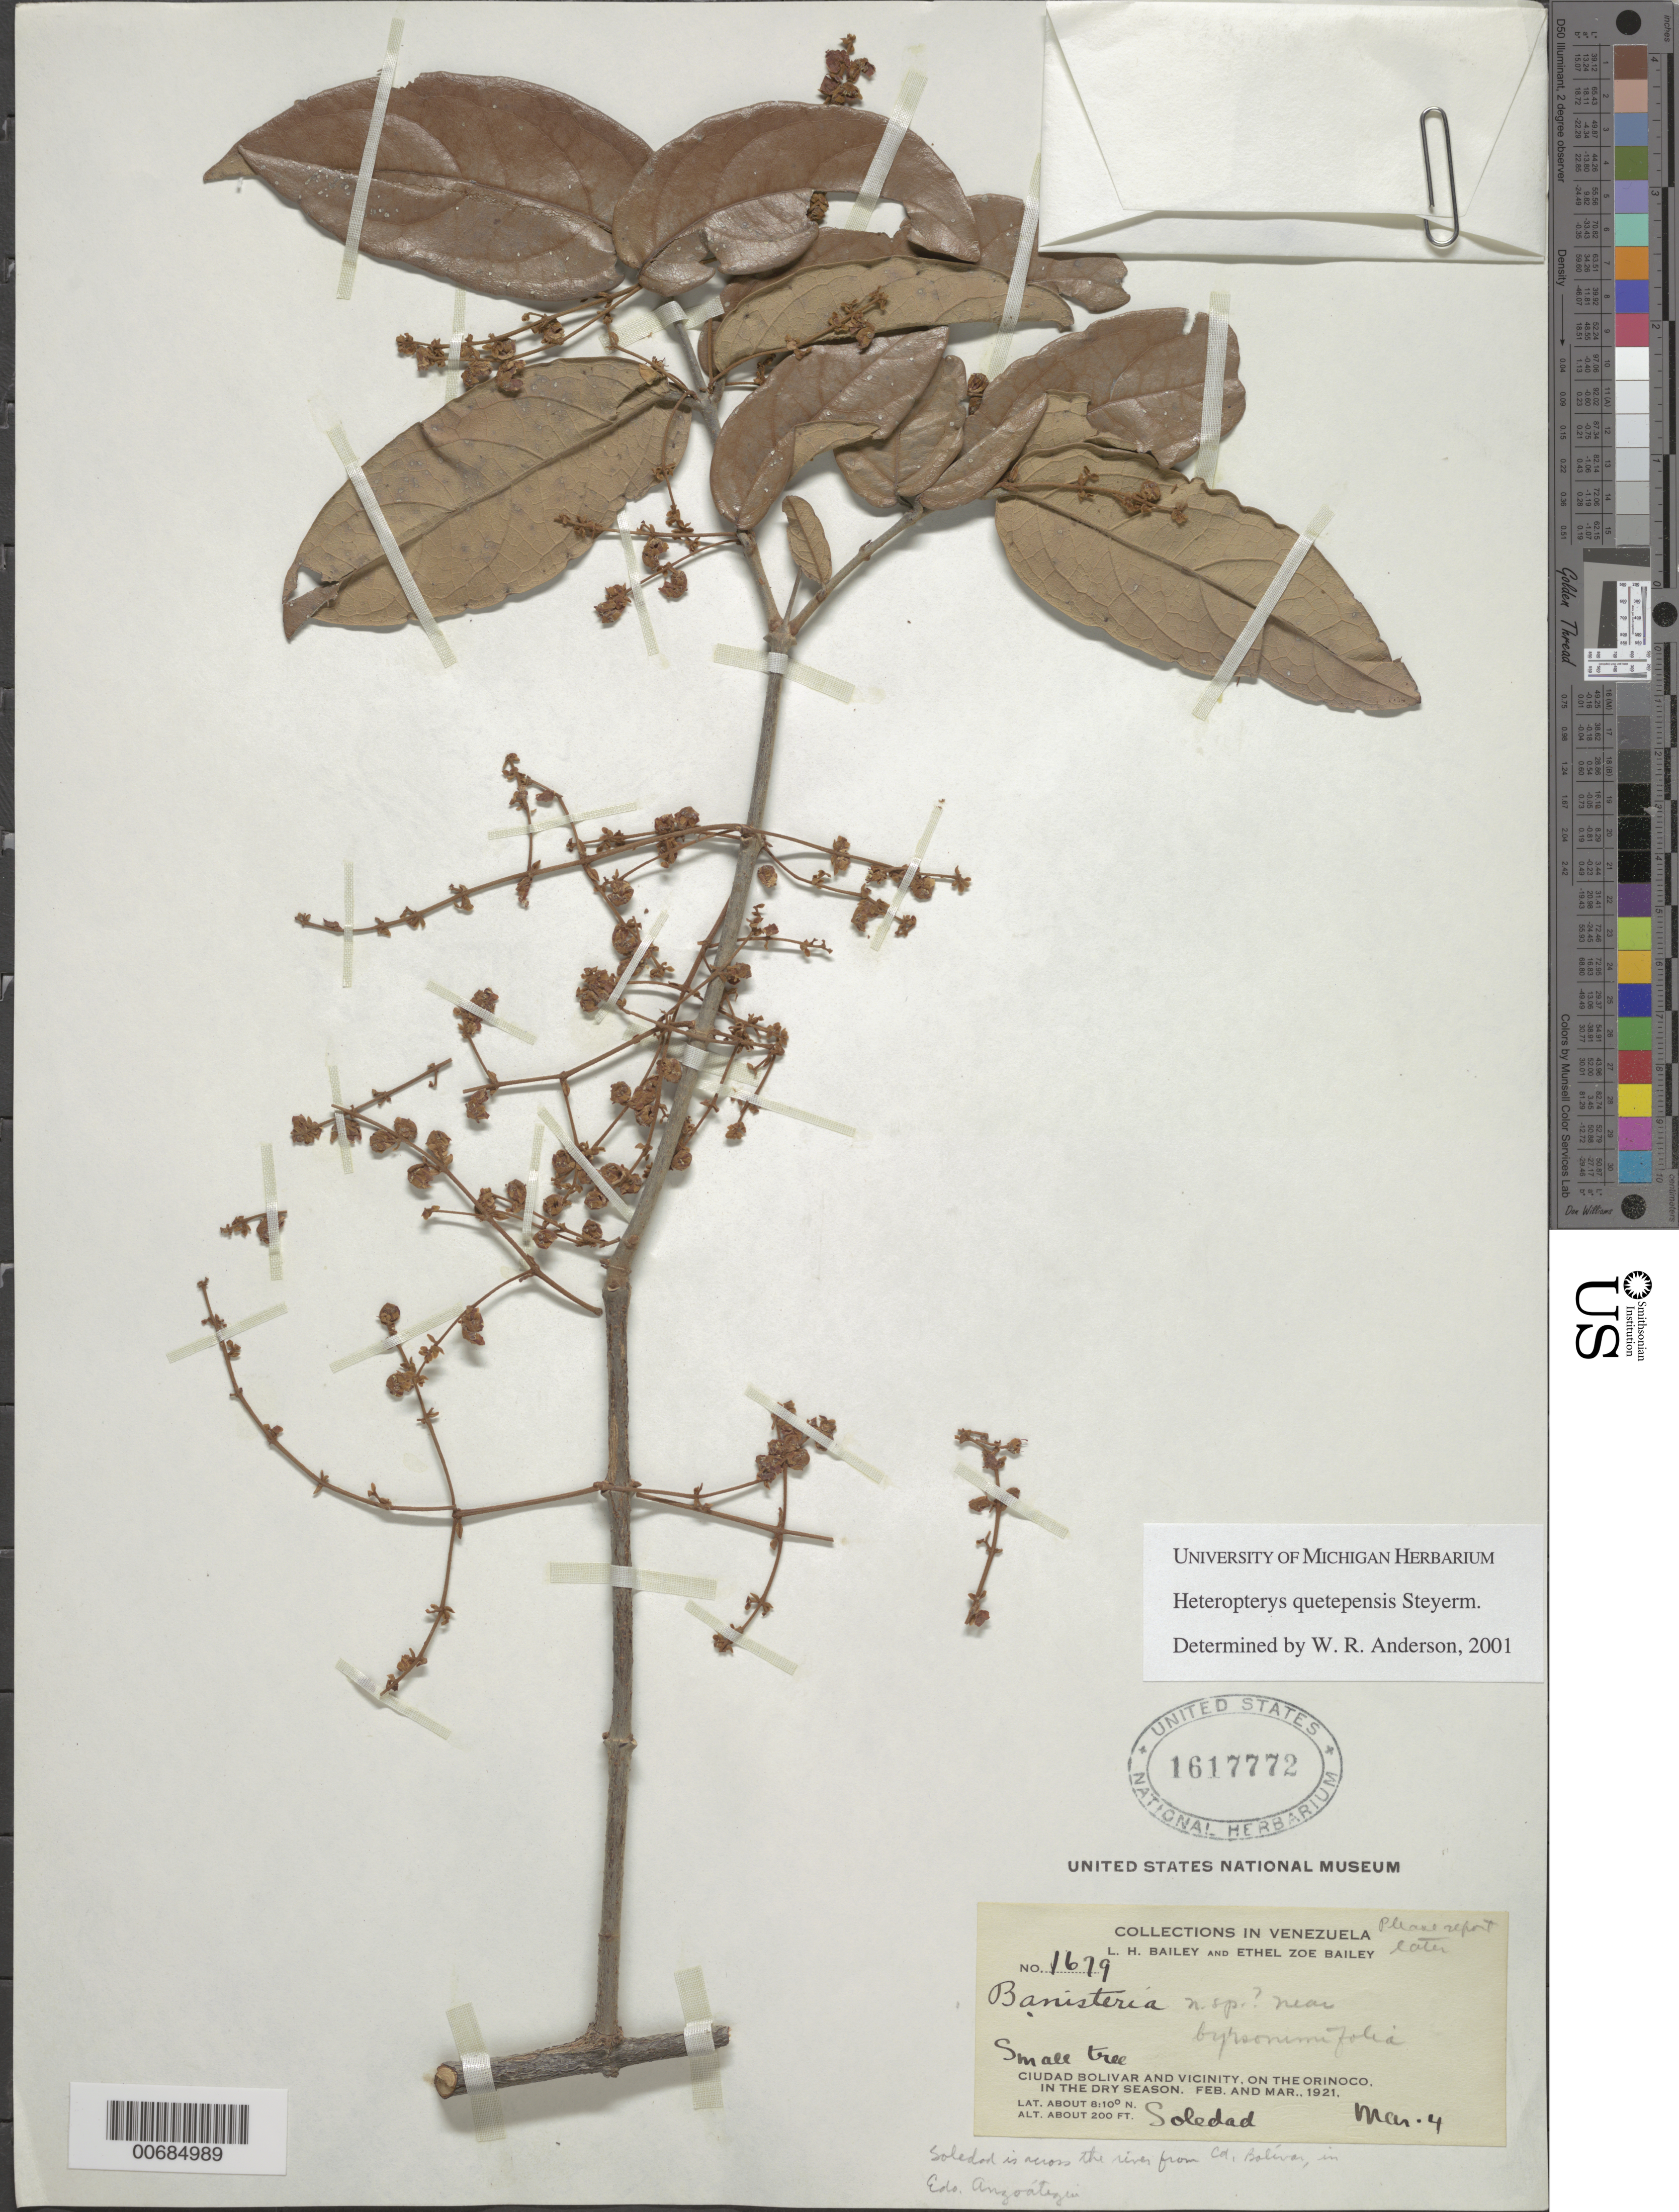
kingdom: Plantae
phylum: Tracheophyta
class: Magnoliopsida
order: Malpighiales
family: Malpighiaceae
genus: Heteropterys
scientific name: Heteropterys quetepensis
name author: Steyerm.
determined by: Anderson, W. R., (MICH), University of Michigan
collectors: L. H. Bailey & E. Z. Bailey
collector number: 1679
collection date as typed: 4 March 1921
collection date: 1921-03-04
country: Venezuela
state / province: Bolívar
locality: Ciudad Bolívar and vicinity, Orinoco R., Soledad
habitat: Dry season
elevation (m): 61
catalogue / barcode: US 1617772